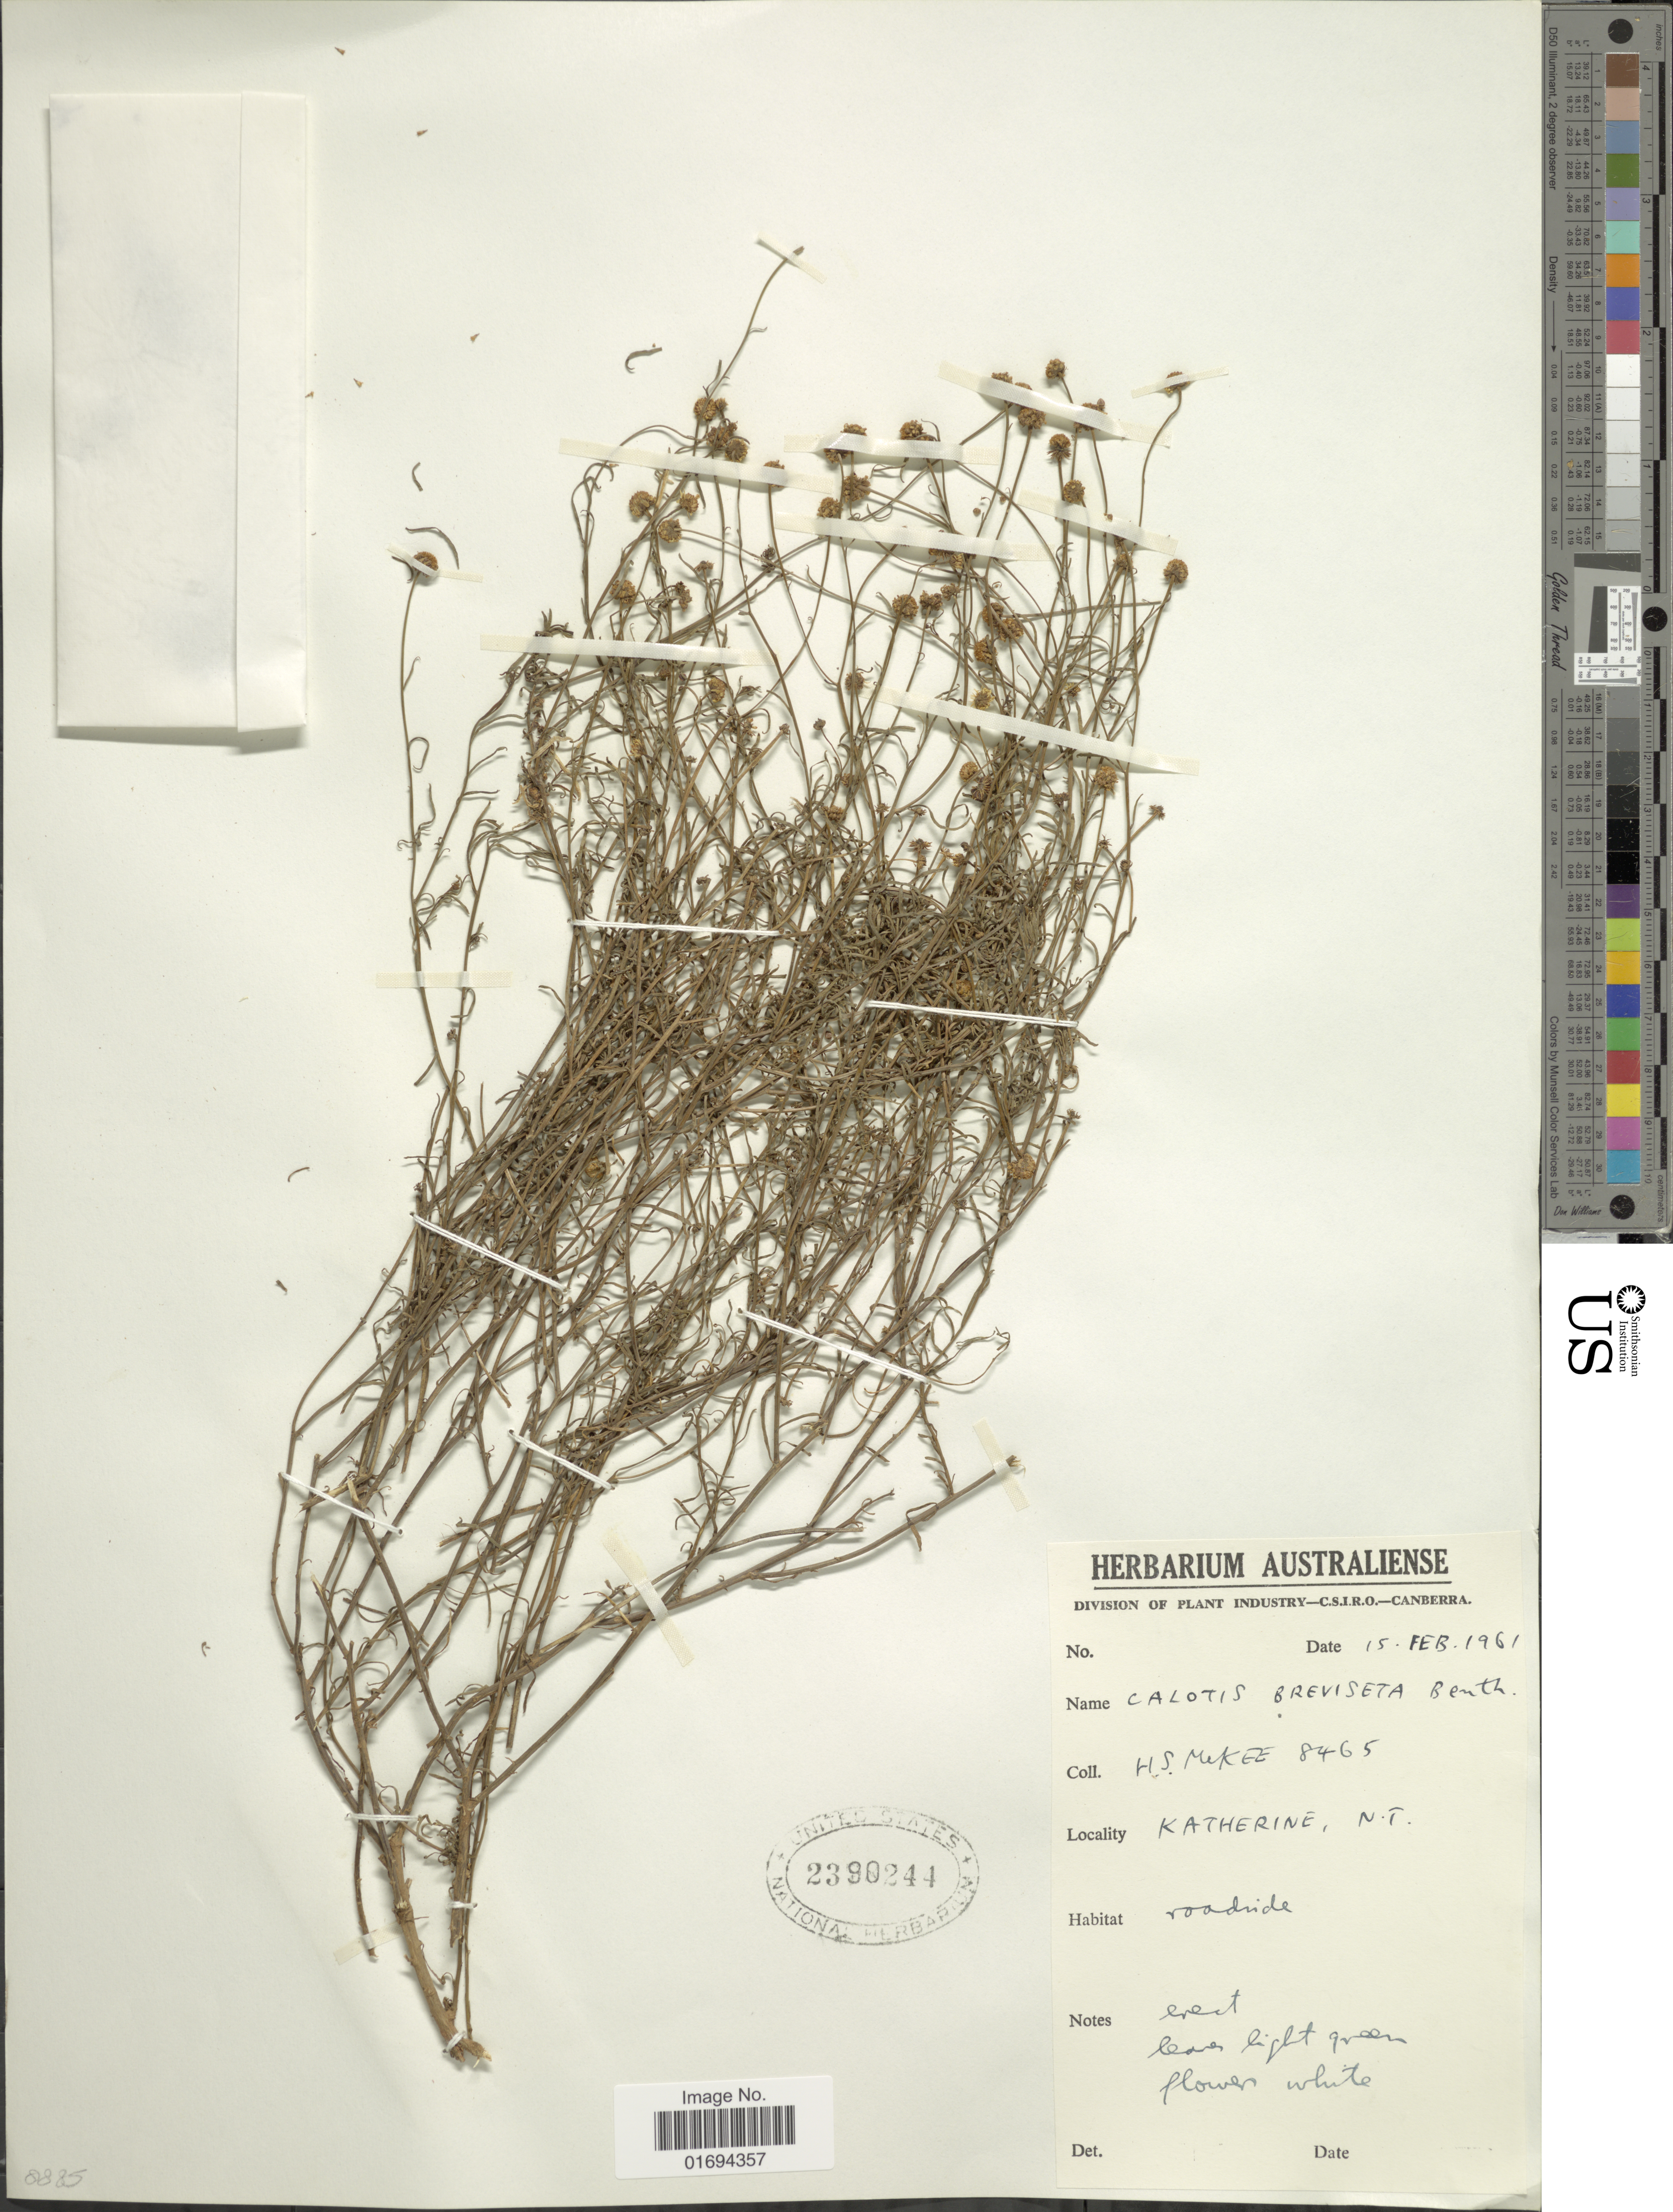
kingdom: Plantae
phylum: Tracheophyta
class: Magnoliopsida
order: Asterales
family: Asteraceae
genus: Calotis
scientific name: Calotis breviseta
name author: Benth.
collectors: H. S. McKee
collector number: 8465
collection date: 1961-02-15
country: Canada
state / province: Northwest Territories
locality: Katherine, N. T.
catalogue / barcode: US 2390244